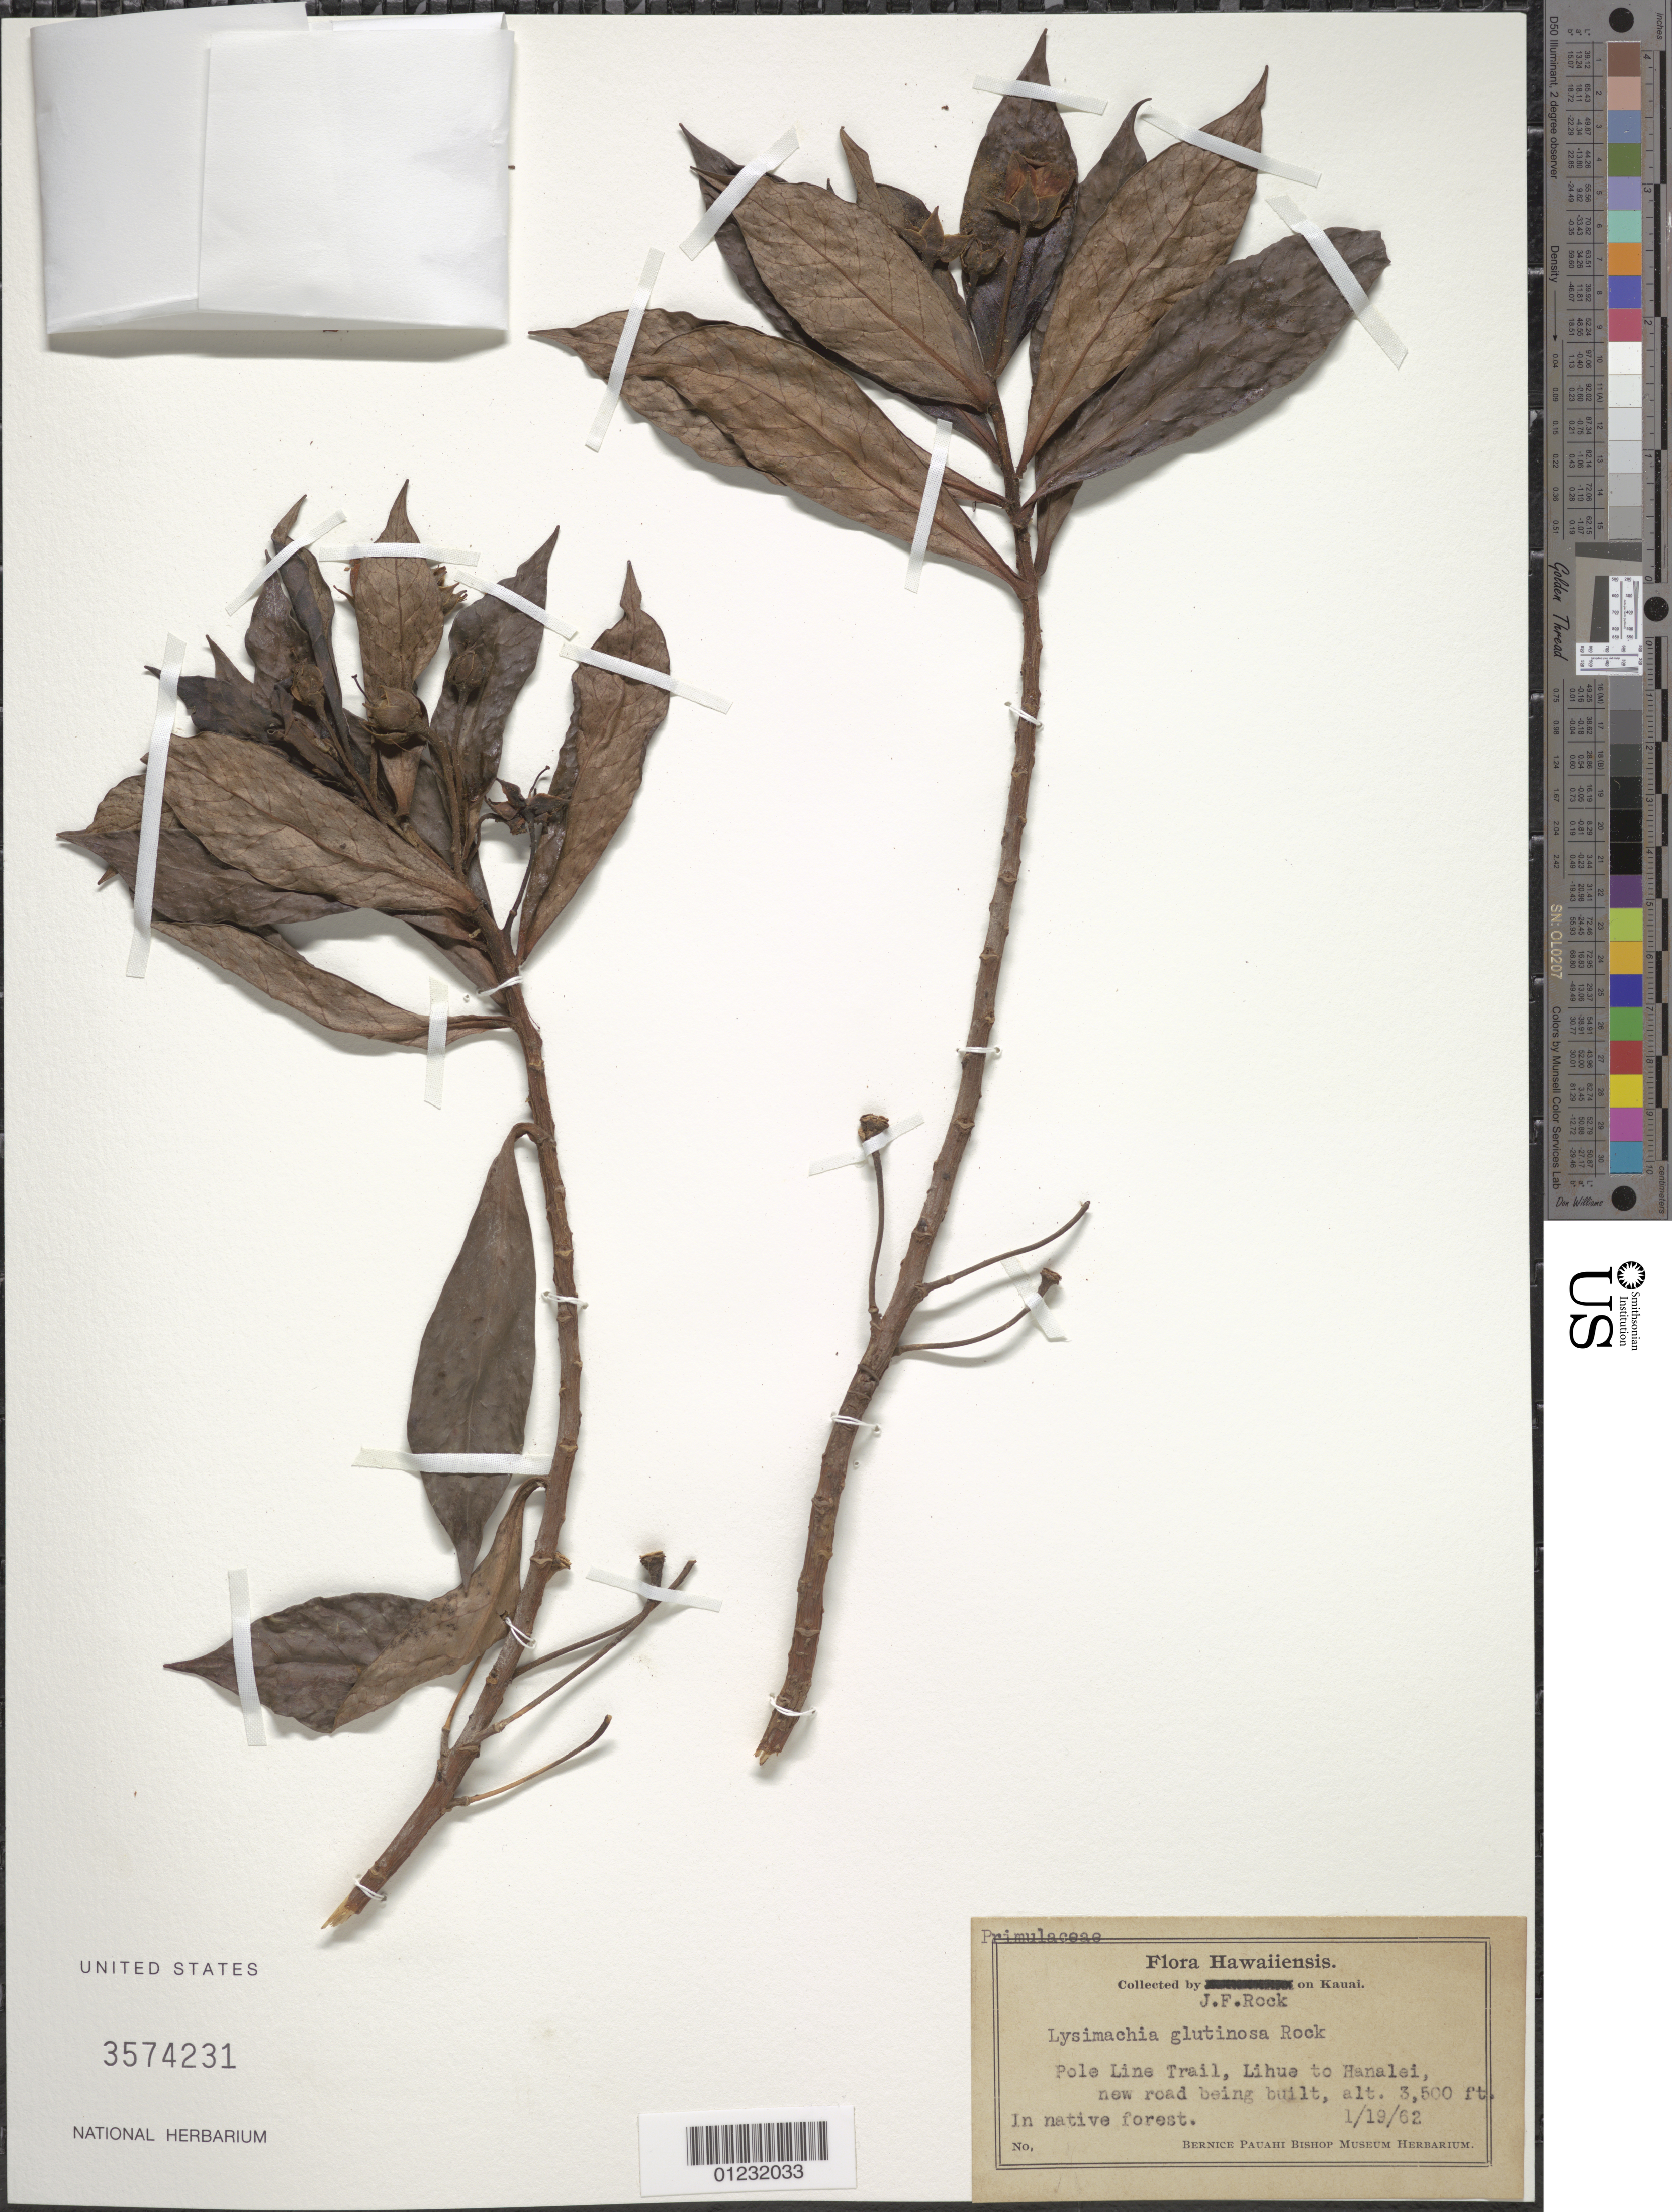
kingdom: Plantae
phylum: Tracheophyta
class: Magnoliopsida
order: Ericales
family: Primulaceae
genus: Lysimachia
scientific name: Lysimachia glutinosa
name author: Rock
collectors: J. F. Rock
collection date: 1962-01-19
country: United States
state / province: Hawaii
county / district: Kaui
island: Kaua'i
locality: Pole Line Trail, Lihue to Hanelei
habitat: In native forest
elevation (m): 1067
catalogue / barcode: US 3574231